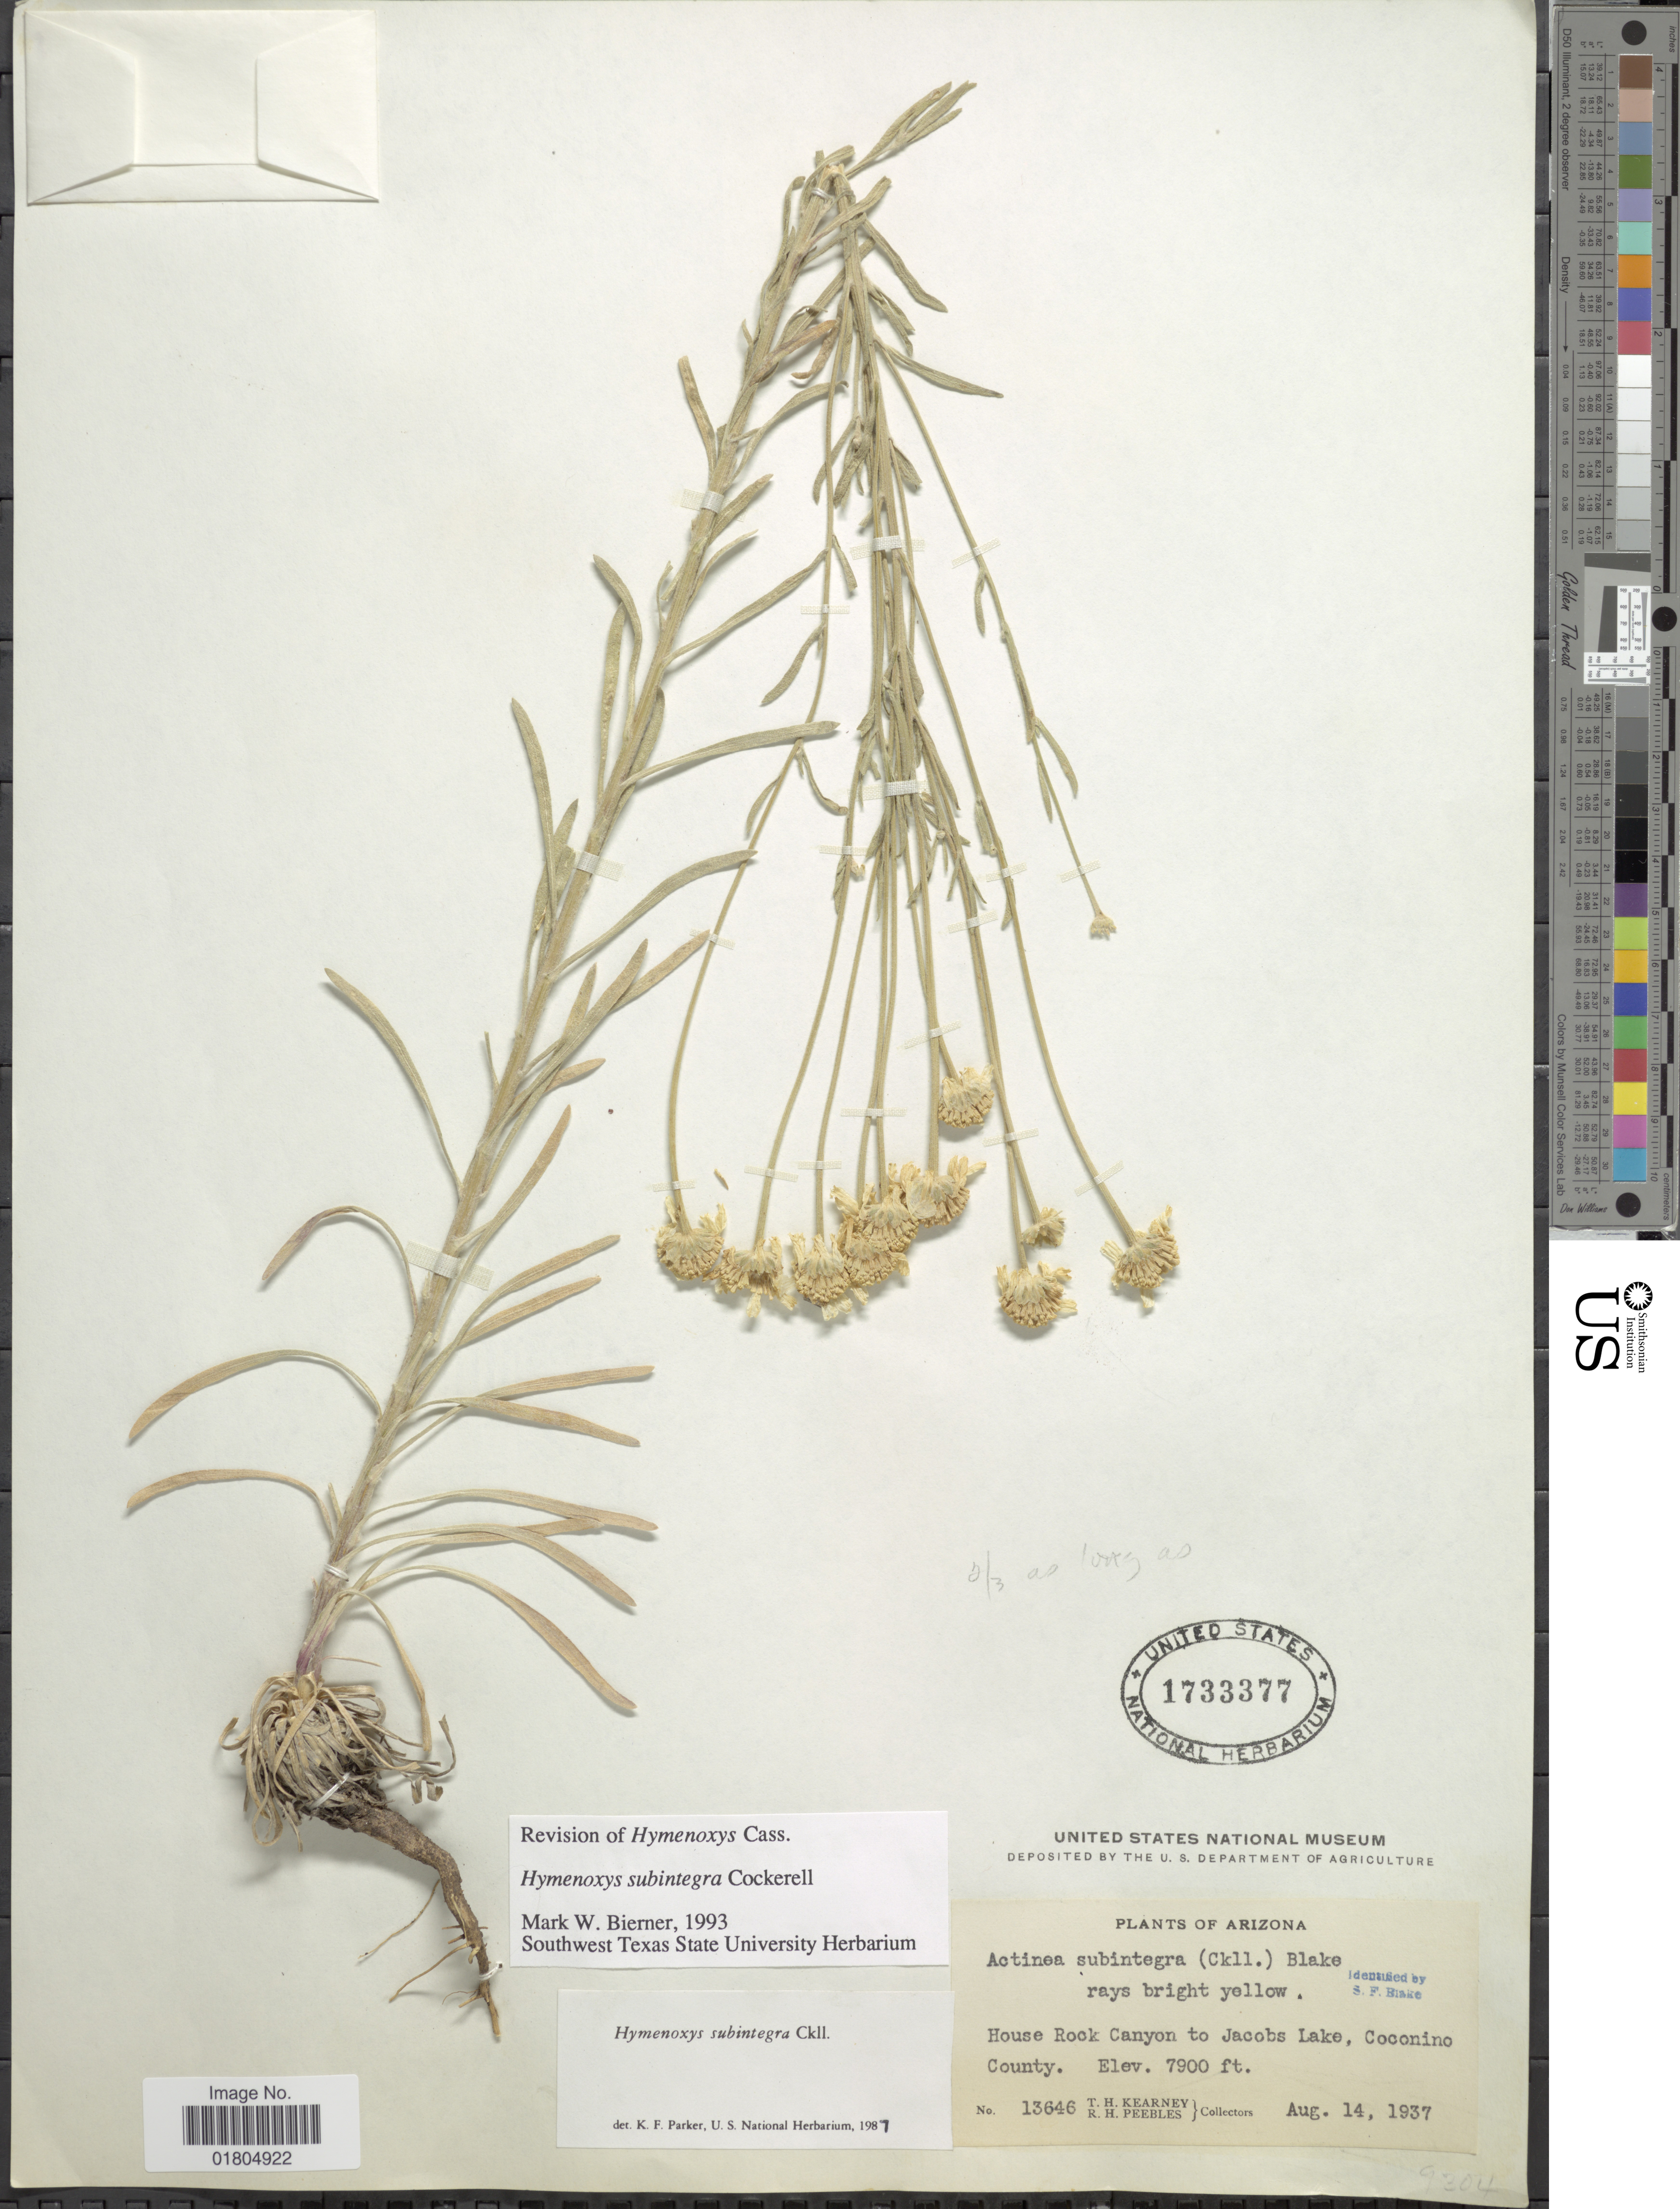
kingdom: Plantae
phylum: Tracheophyta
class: Magnoliopsida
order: Asterales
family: Asteraceae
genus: Hymenoxys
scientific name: Hymenoxys subintegra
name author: Cockerell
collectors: T. H. Kearney & R. H. Peebles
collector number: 13646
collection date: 1937-08-14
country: United States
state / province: Arizona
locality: House Rock Canyon to Jacobs Lake, Coconino County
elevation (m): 2408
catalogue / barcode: US 1733377